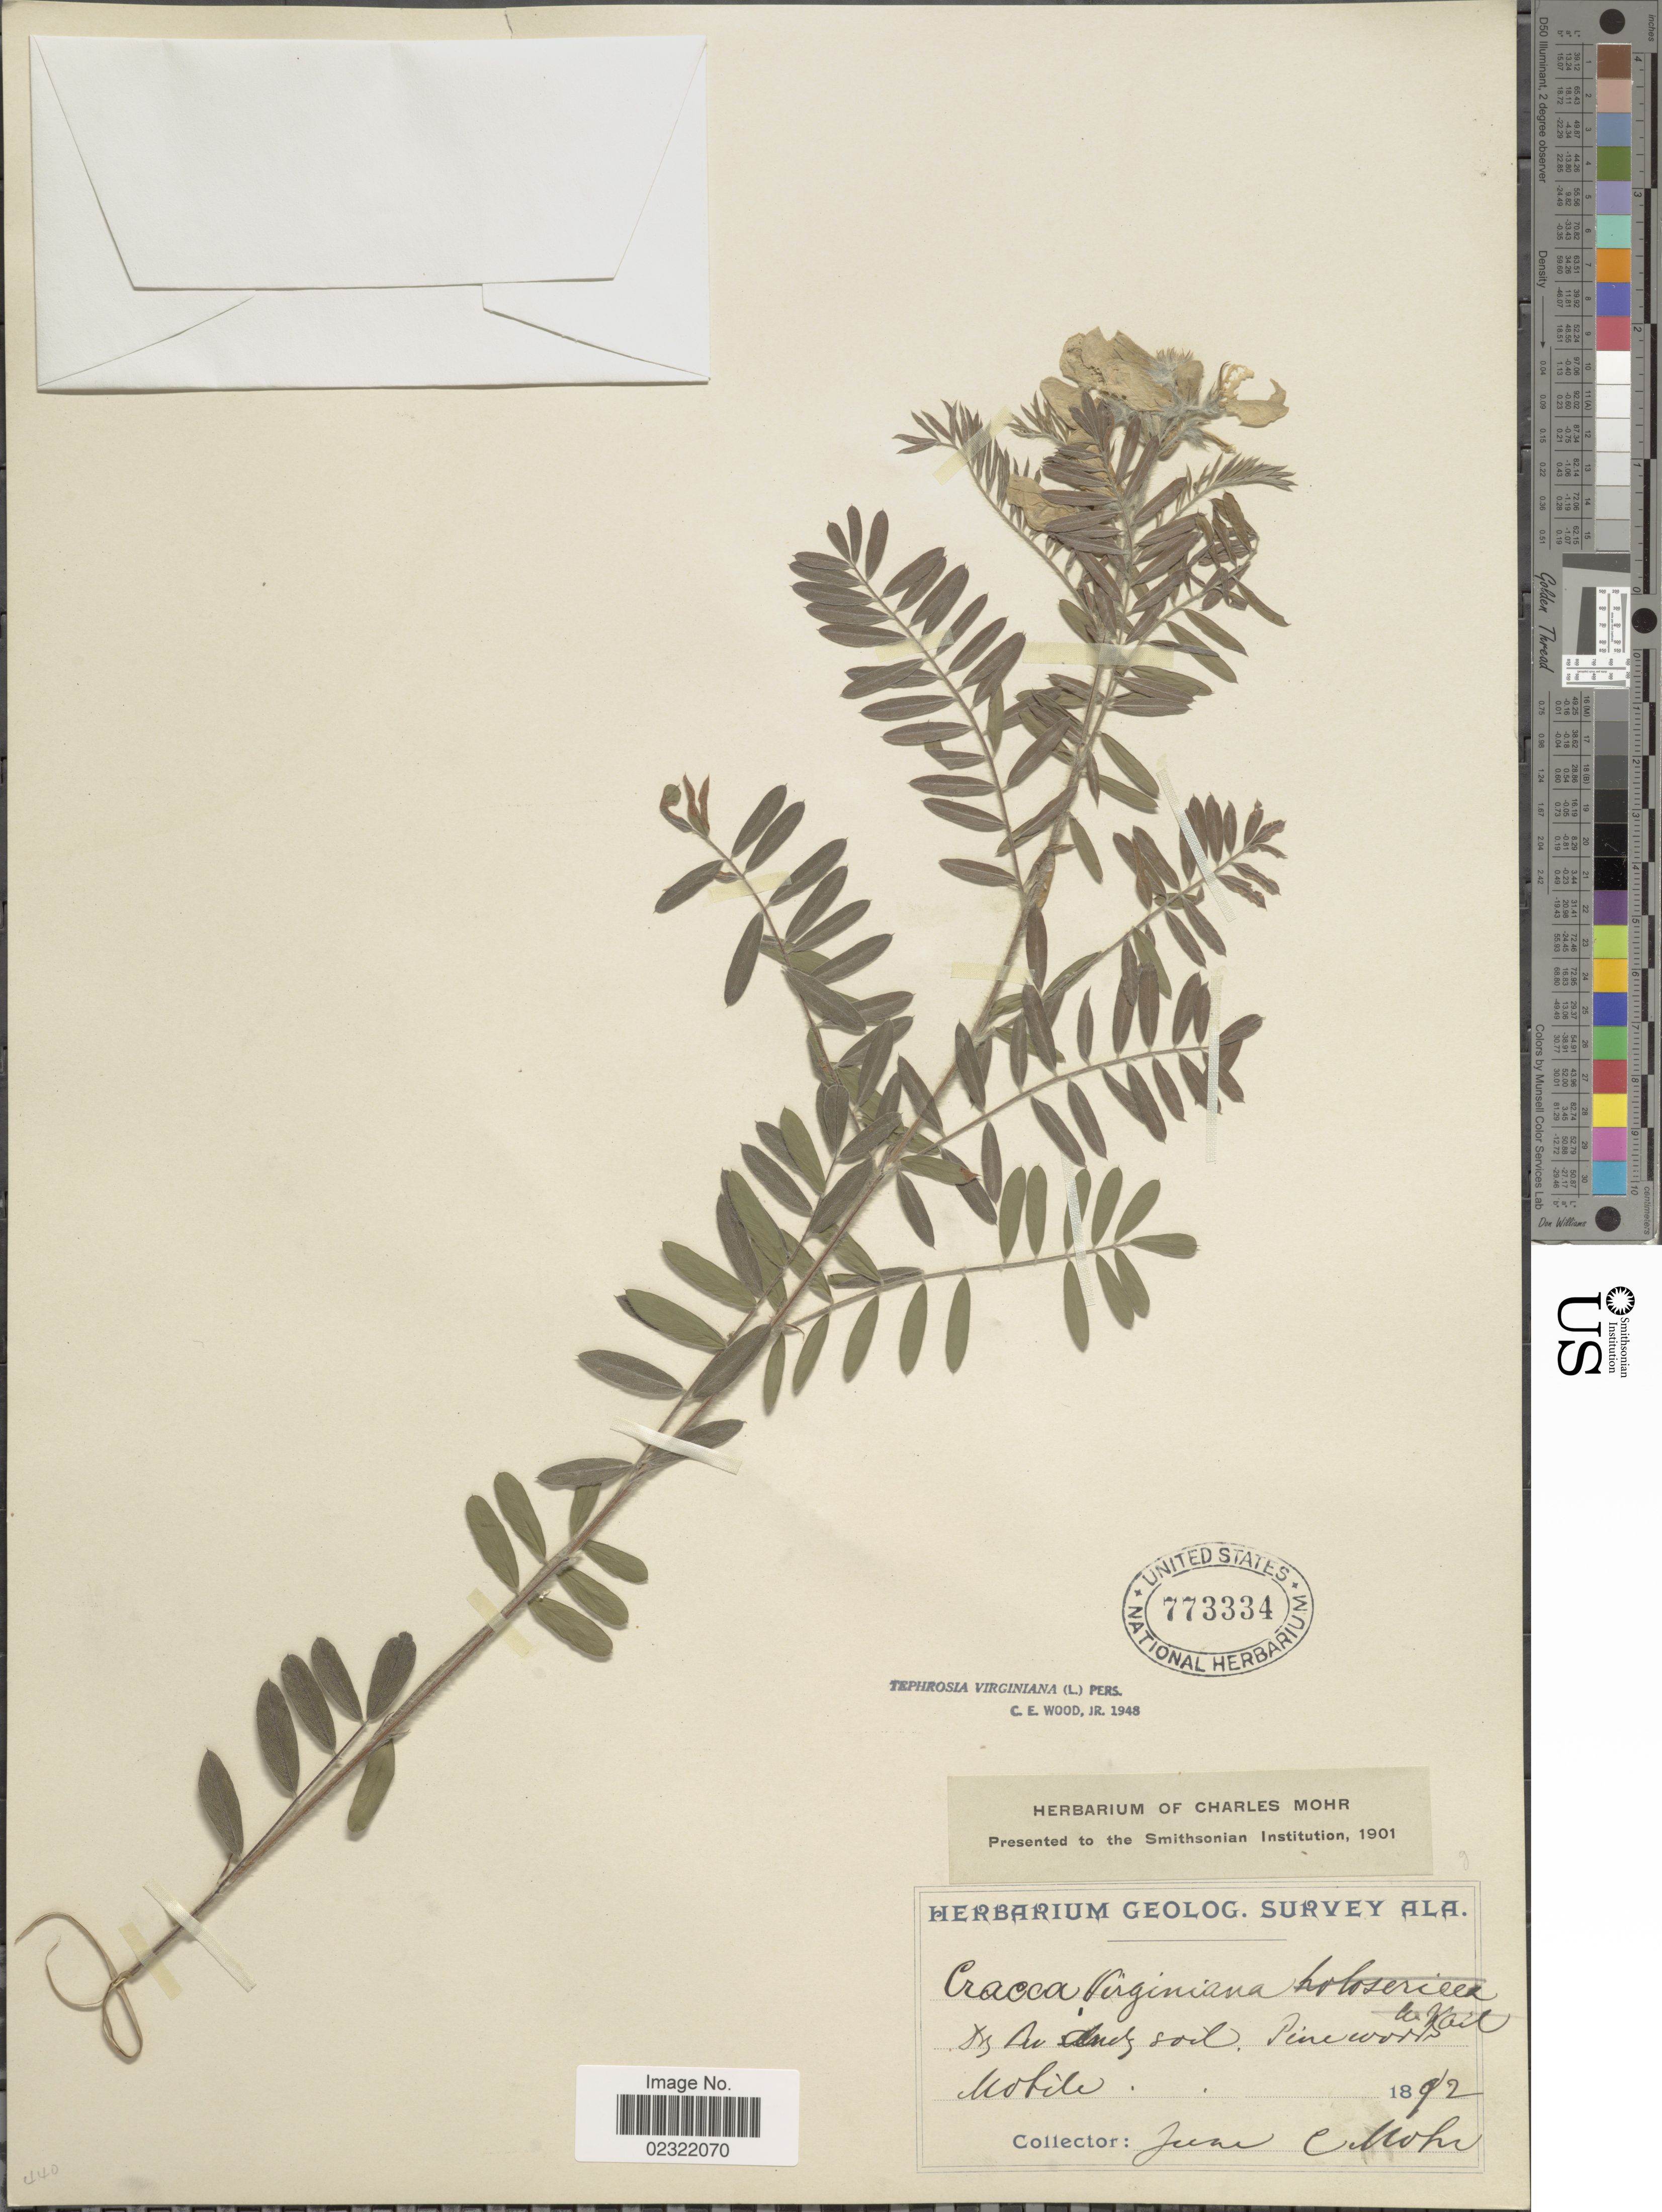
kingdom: Plantae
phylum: Tracheophyta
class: Magnoliopsida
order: Fabales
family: Fabaceae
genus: Tephrosia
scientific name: Tephrosia virginiana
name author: (L.) Pers.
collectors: C. T. Mohr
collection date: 1892-06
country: United States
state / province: Alabama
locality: Dry sandy soil, Pine woods, Mobile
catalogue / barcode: US 773334